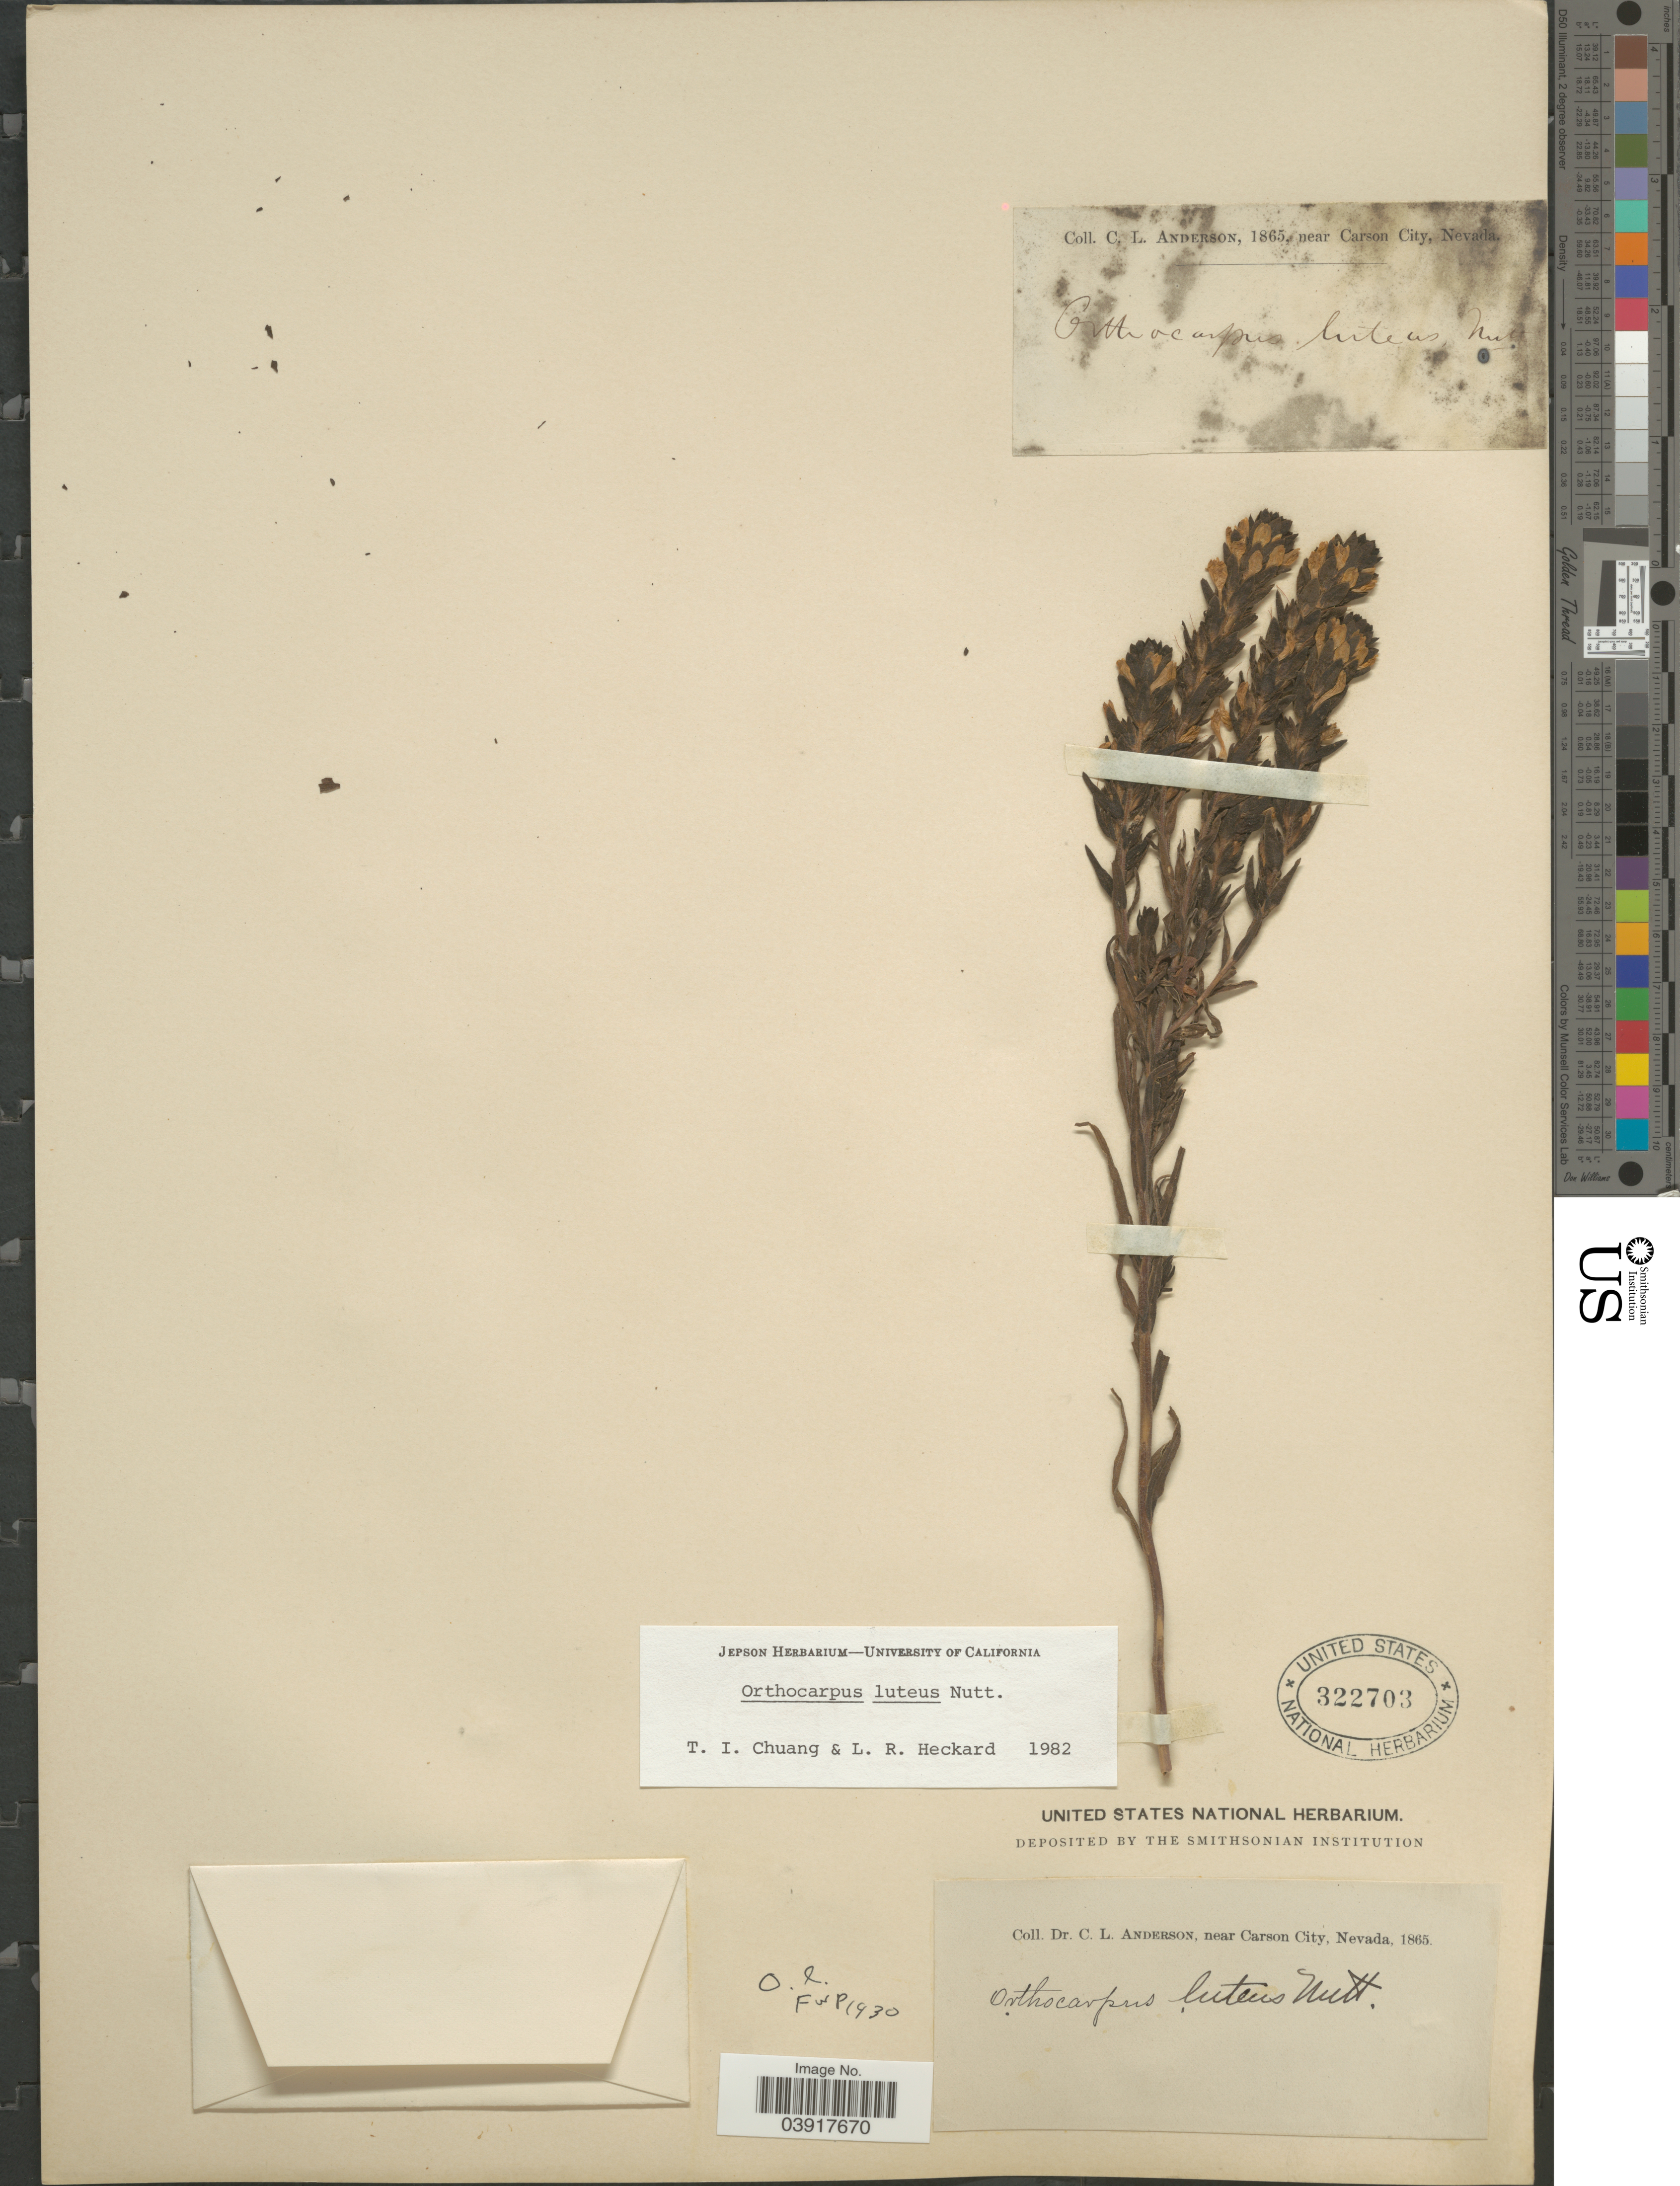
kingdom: Plantae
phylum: Tracheophyta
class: Magnoliopsida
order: Lamiales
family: Orobanchaceae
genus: Orthocarpus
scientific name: Orthocarpus luteus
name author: Nutt.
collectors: C. L. Anderson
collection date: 1865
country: United States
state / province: Nevada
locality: Near Carson City.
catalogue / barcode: US 322703